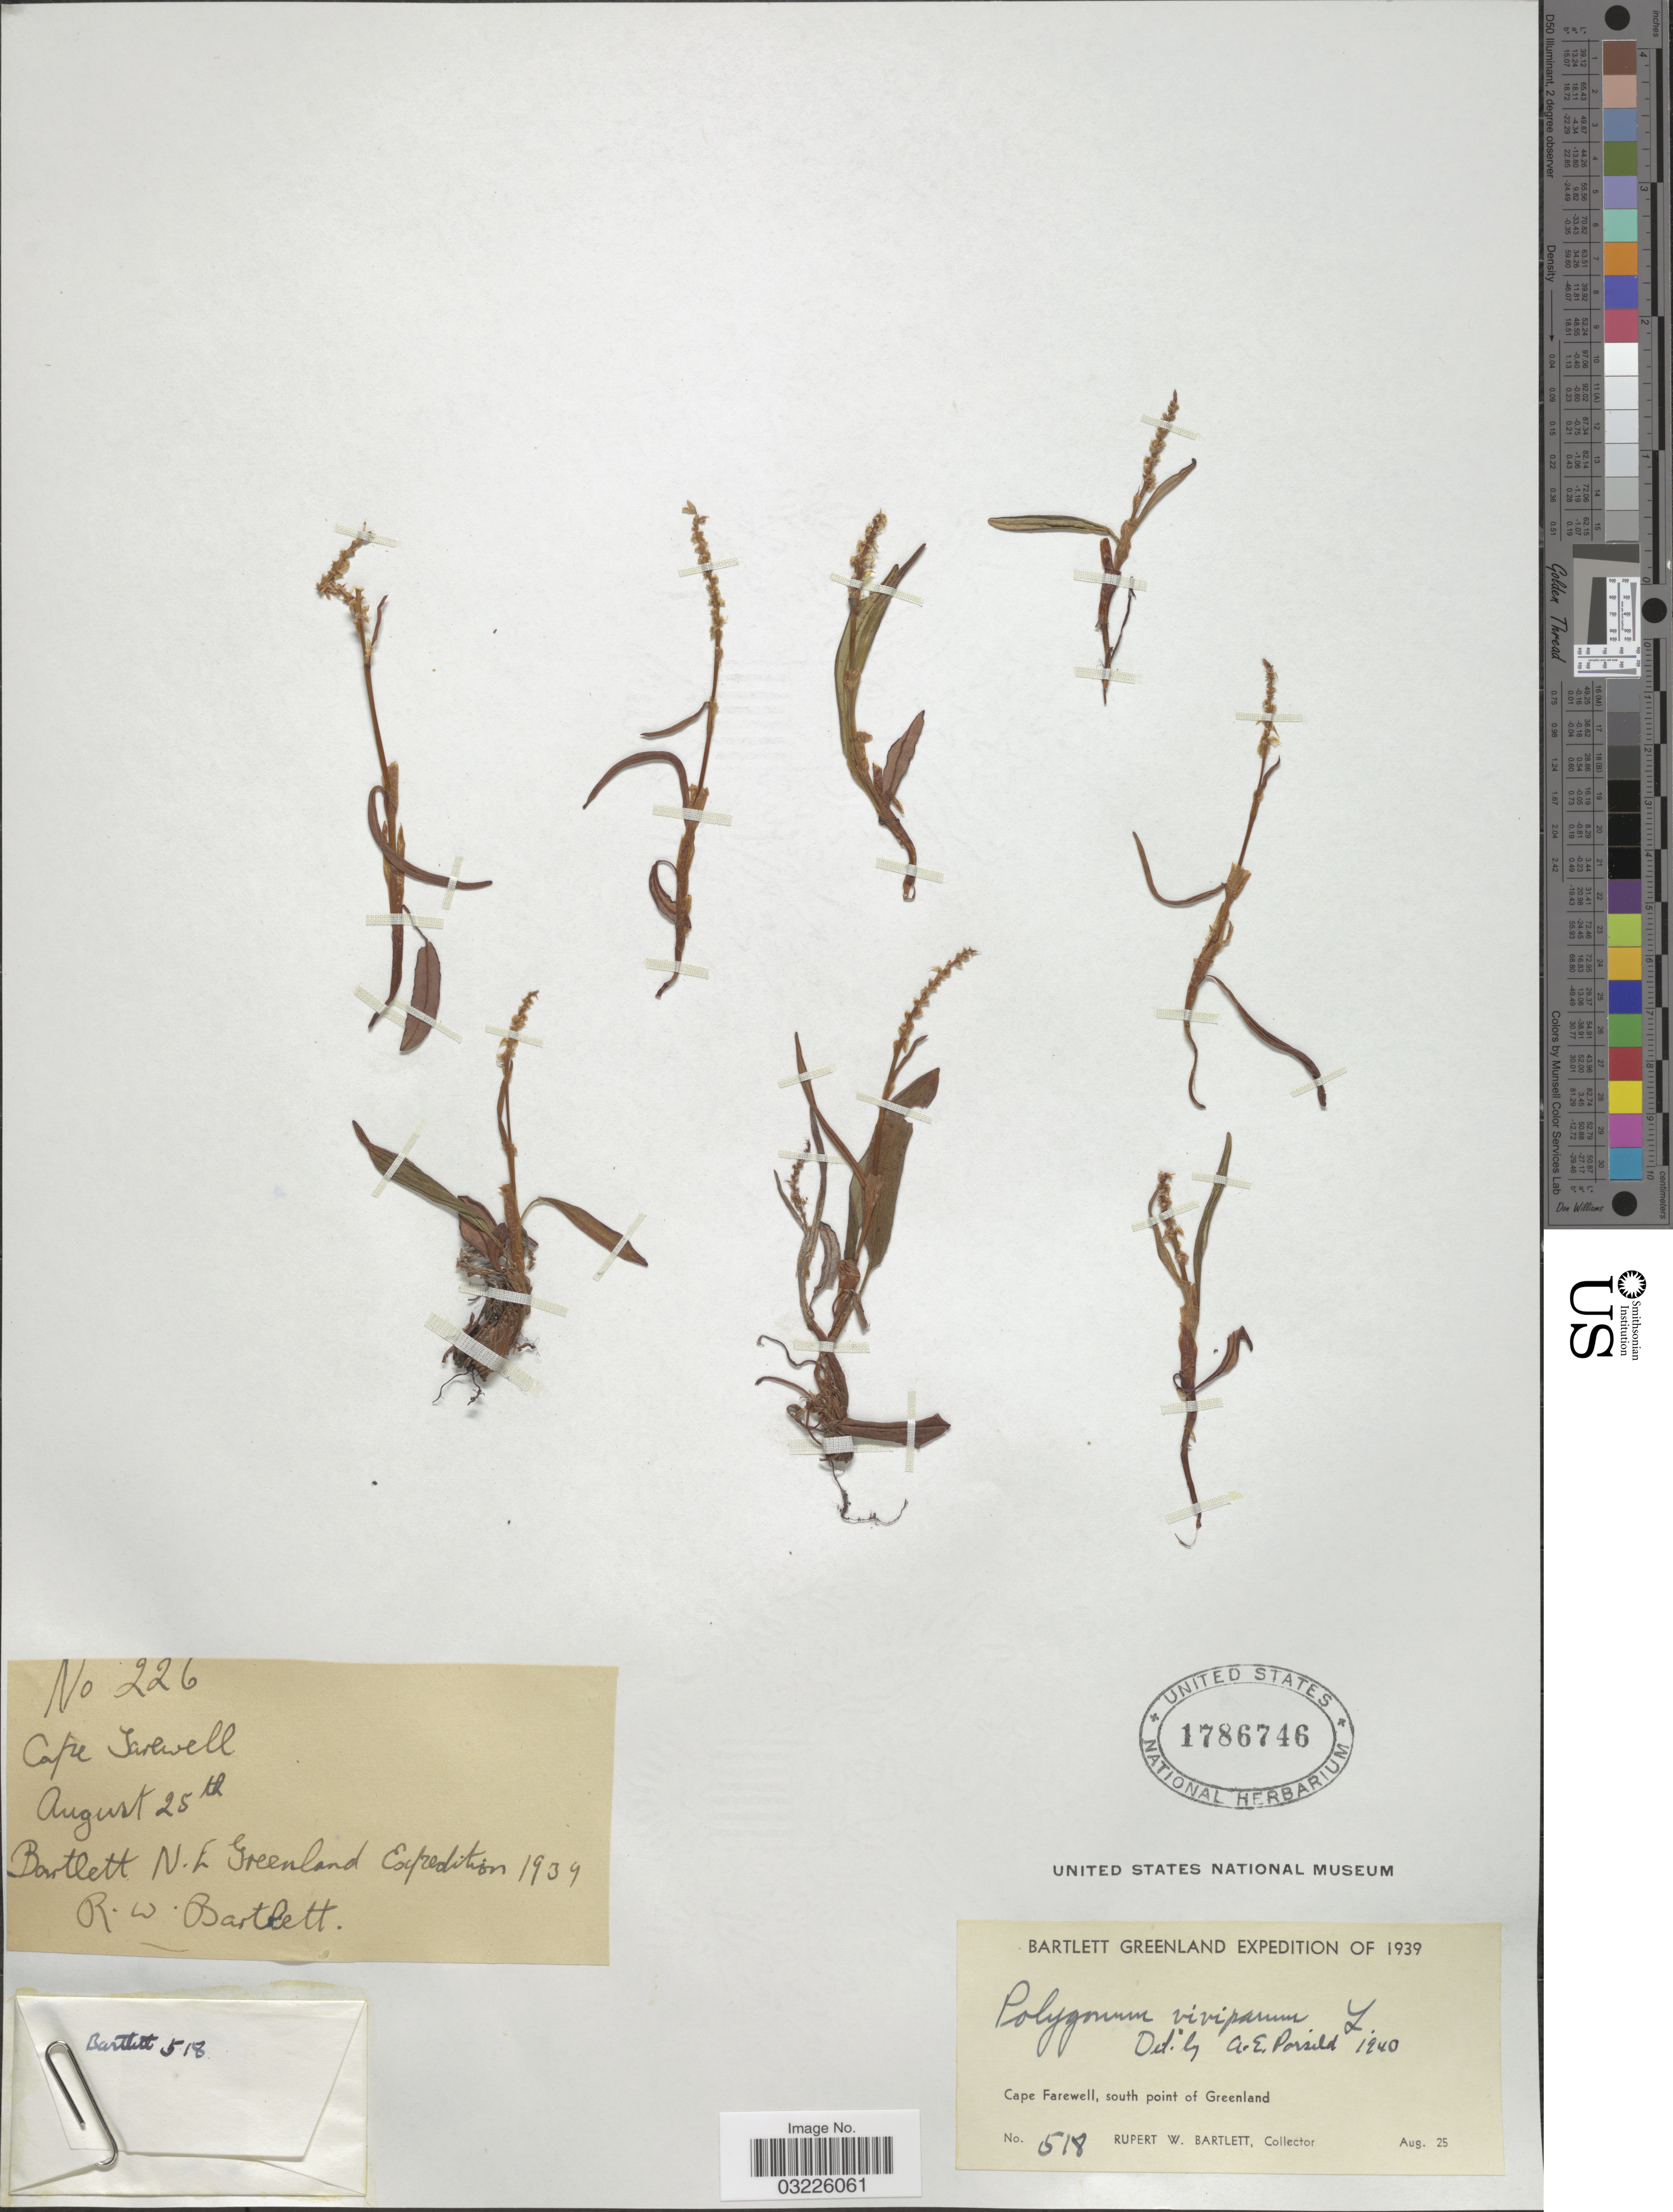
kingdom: Plantae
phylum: Tracheophyta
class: Magnoliopsida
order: Caryophyllales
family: Polygonaceae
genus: Bistorta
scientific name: Bistorta vivipara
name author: (L.) Delarbre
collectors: R. W. Bartlett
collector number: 226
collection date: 1939-08-25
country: Greenland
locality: Cape Farewell, south point of N. E. Greenland.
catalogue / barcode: US 1786746